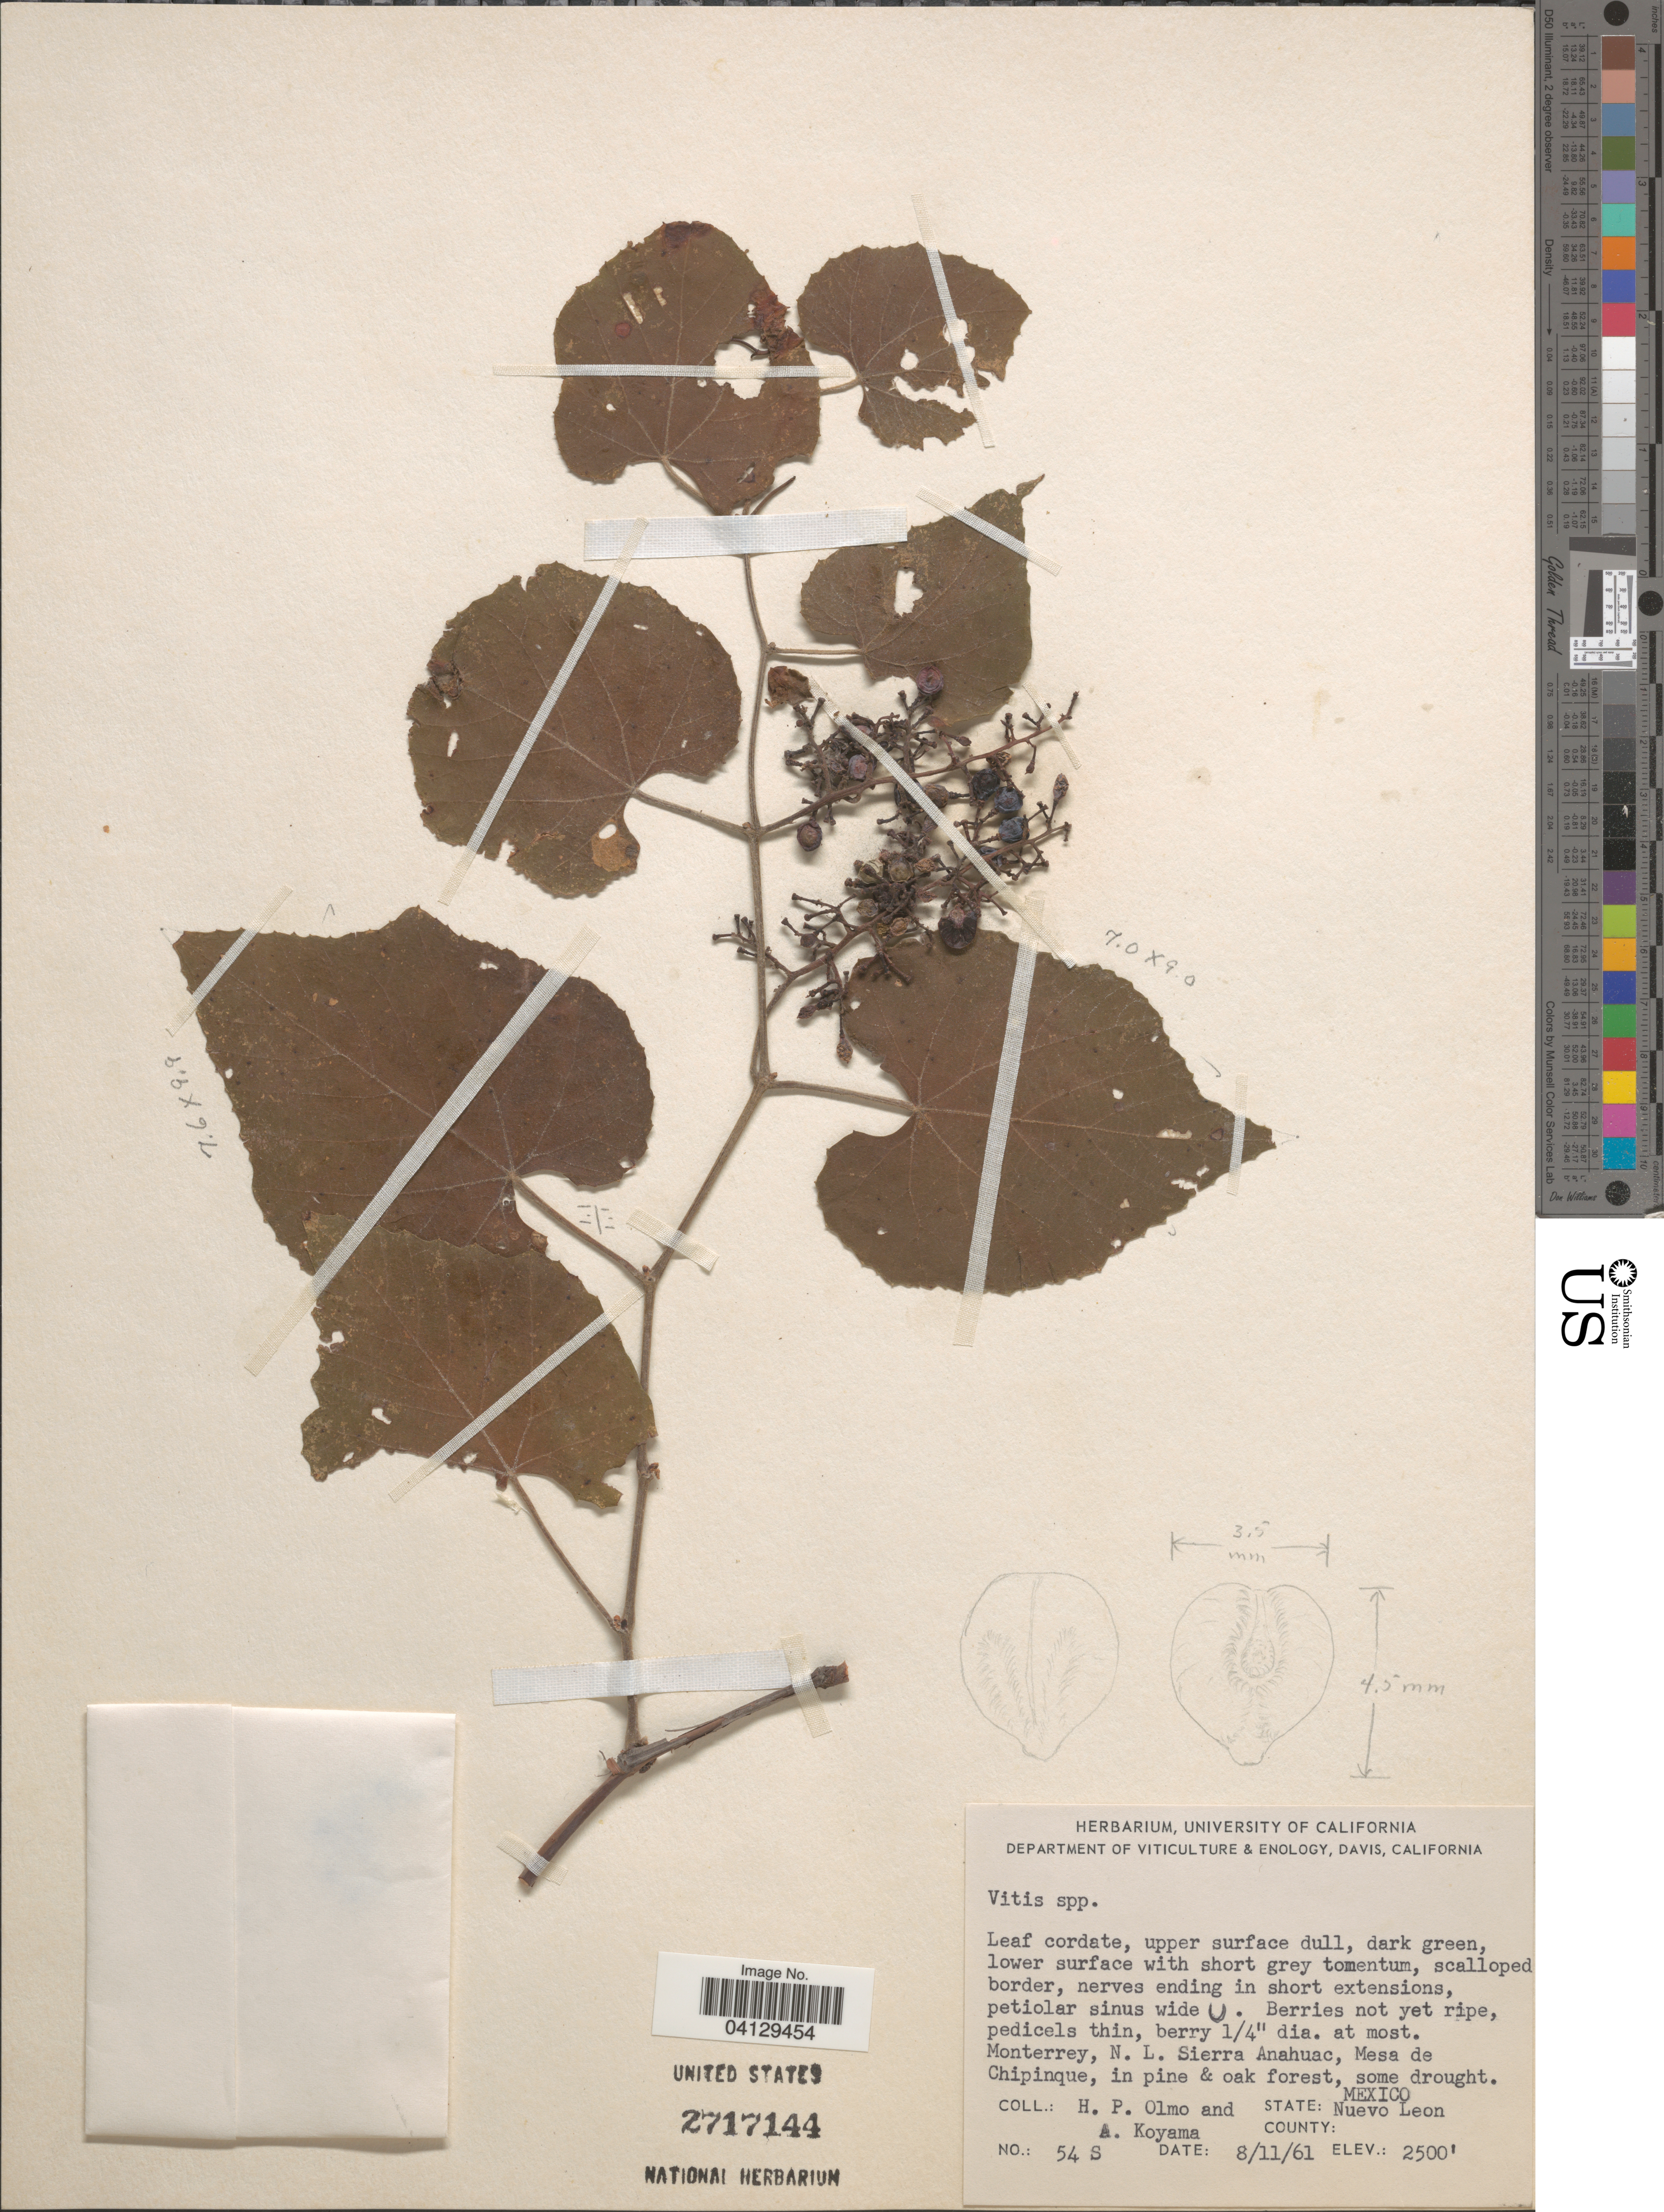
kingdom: Plantae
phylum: Tracheophyta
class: Magnoliopsida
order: Vitales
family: Vitaceae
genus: Vitis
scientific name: Vitis sp.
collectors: H. Olmo & A. Koyama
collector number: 54S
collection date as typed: Transcribed d/m/y: 11/8/61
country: Mexico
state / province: Nuevo León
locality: Monterrey, Sierra Anahuac, Mesa de Chipinque.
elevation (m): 762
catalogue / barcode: US 2717144